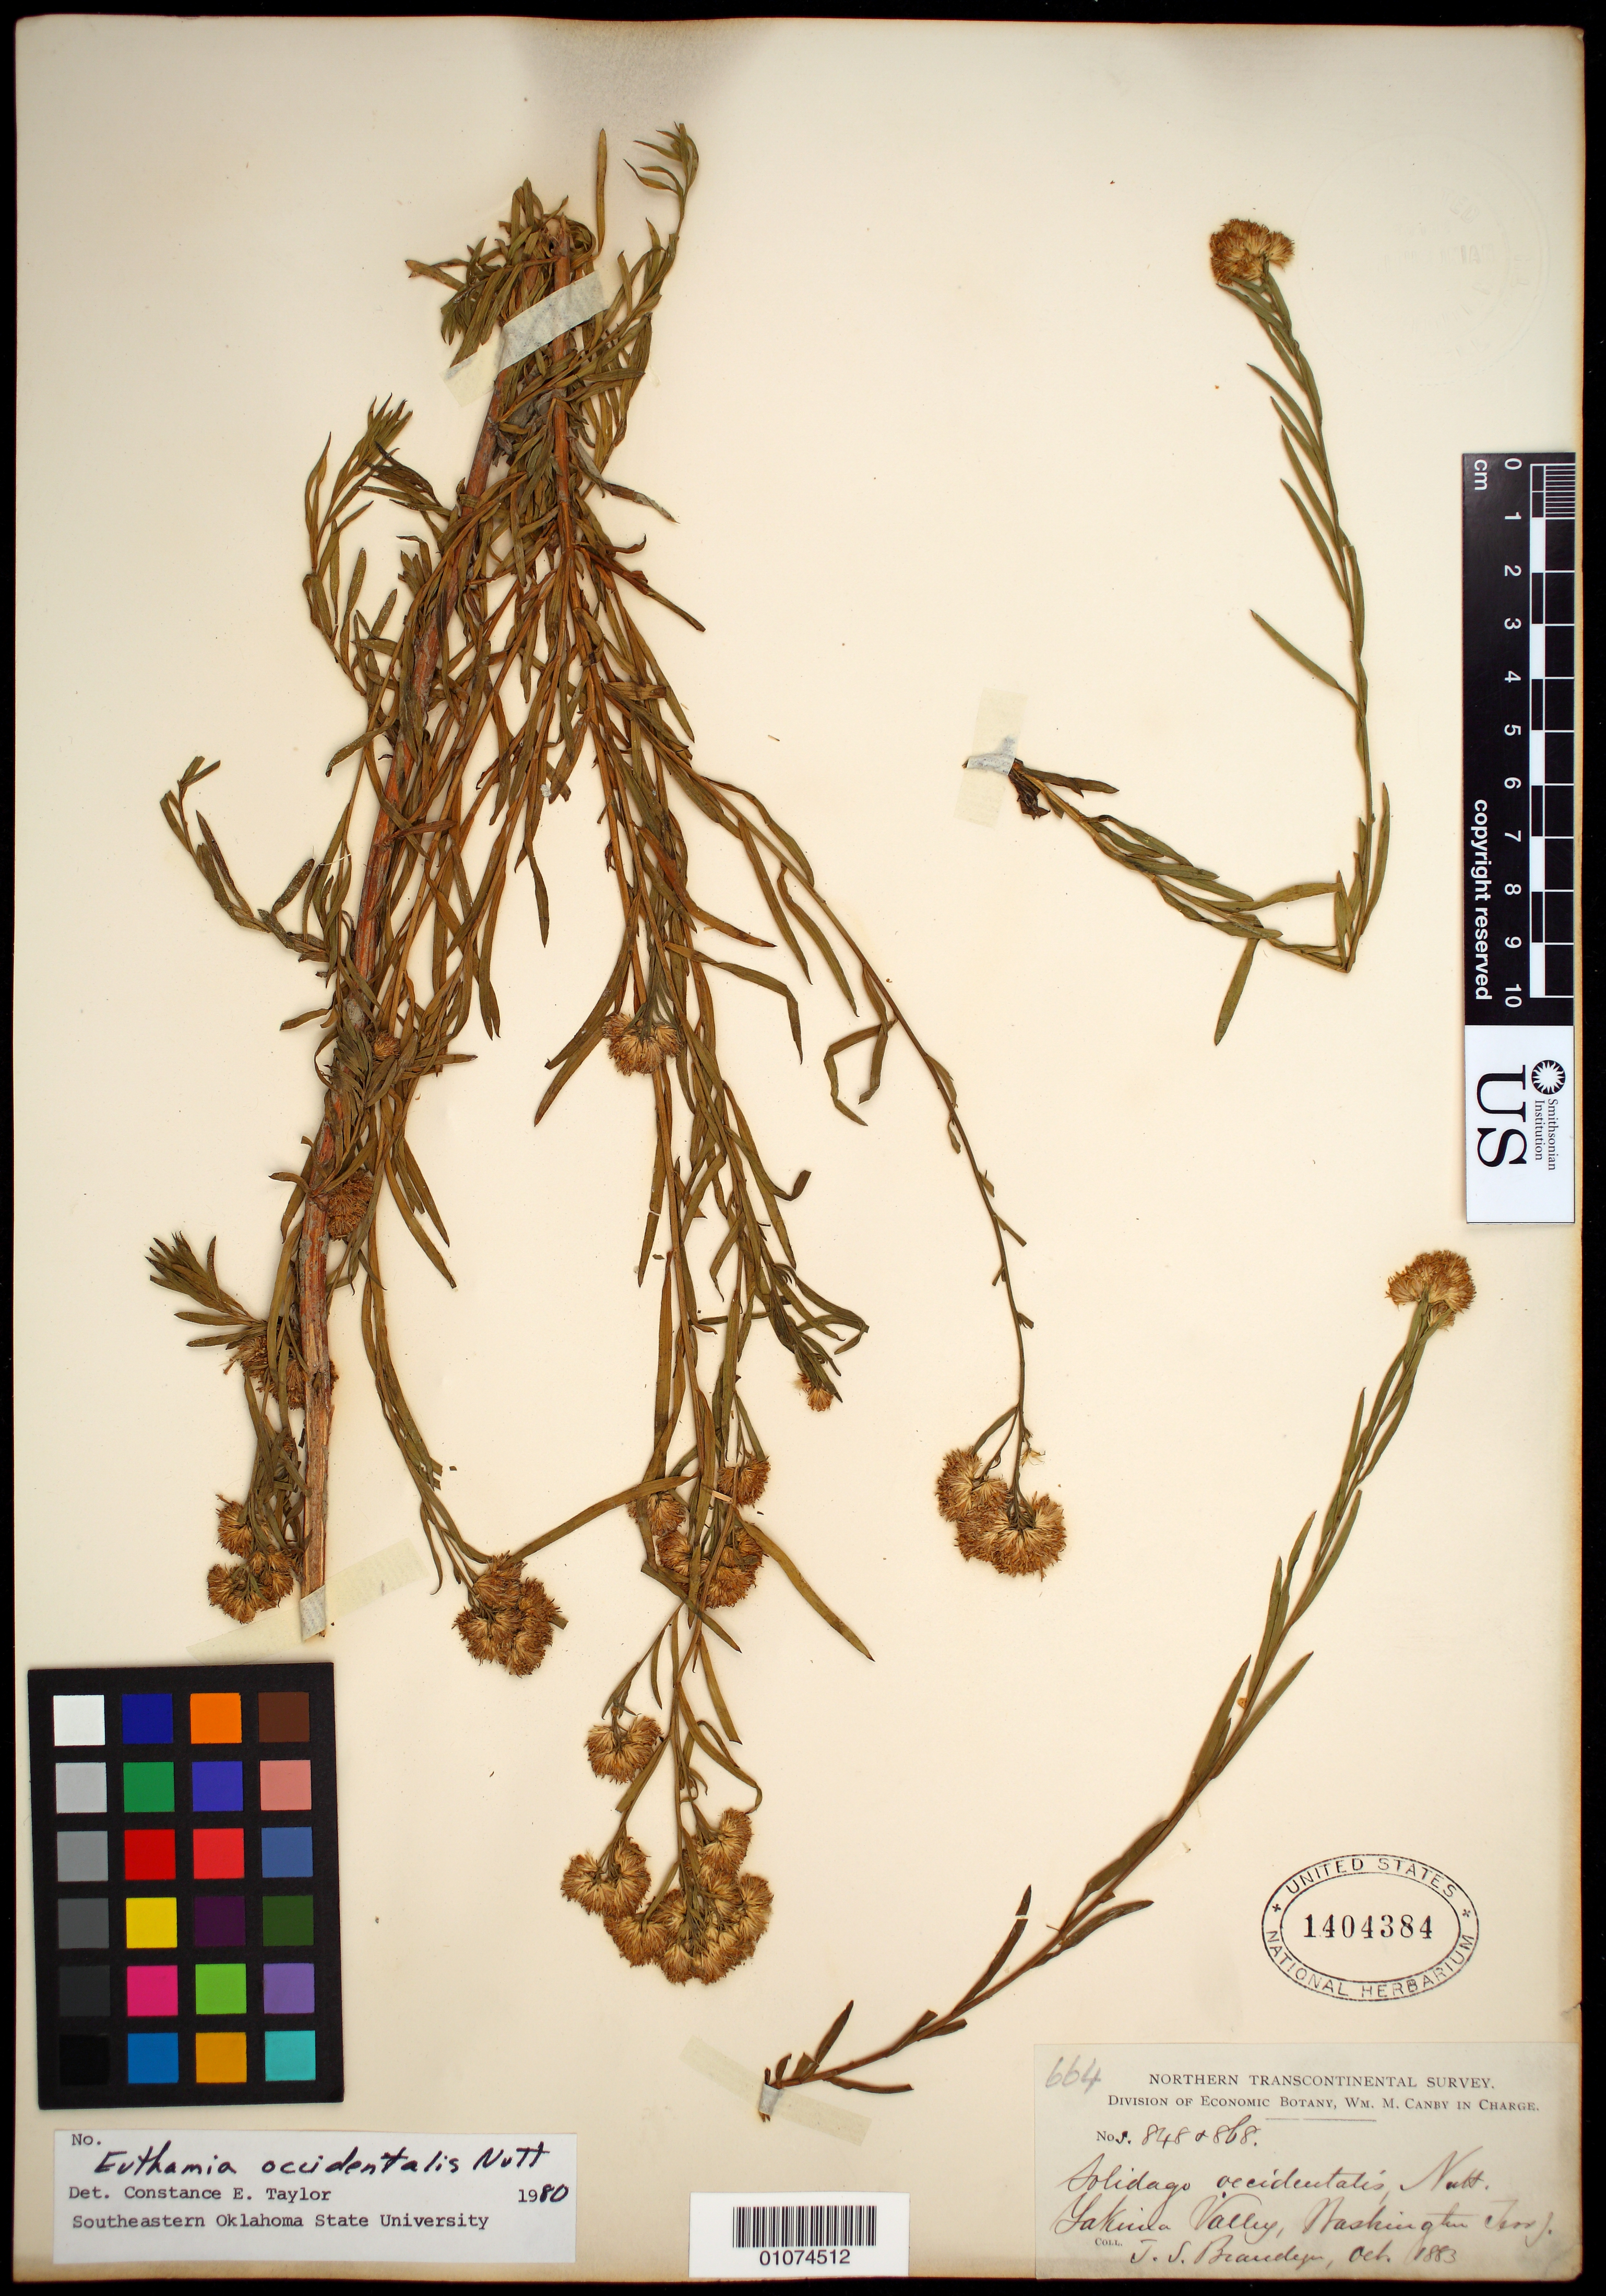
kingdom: Plantae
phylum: Tracheophyta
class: Magnoliopsida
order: Asterales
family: Asteraceae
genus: Euthamia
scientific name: Euthamia occidentalis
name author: Nutt.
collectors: T. S. Brandegee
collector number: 848 & 868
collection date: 1883-10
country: United States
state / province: Washington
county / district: Yakima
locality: Wshington Territory; Yakima Valley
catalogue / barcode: US 1404384